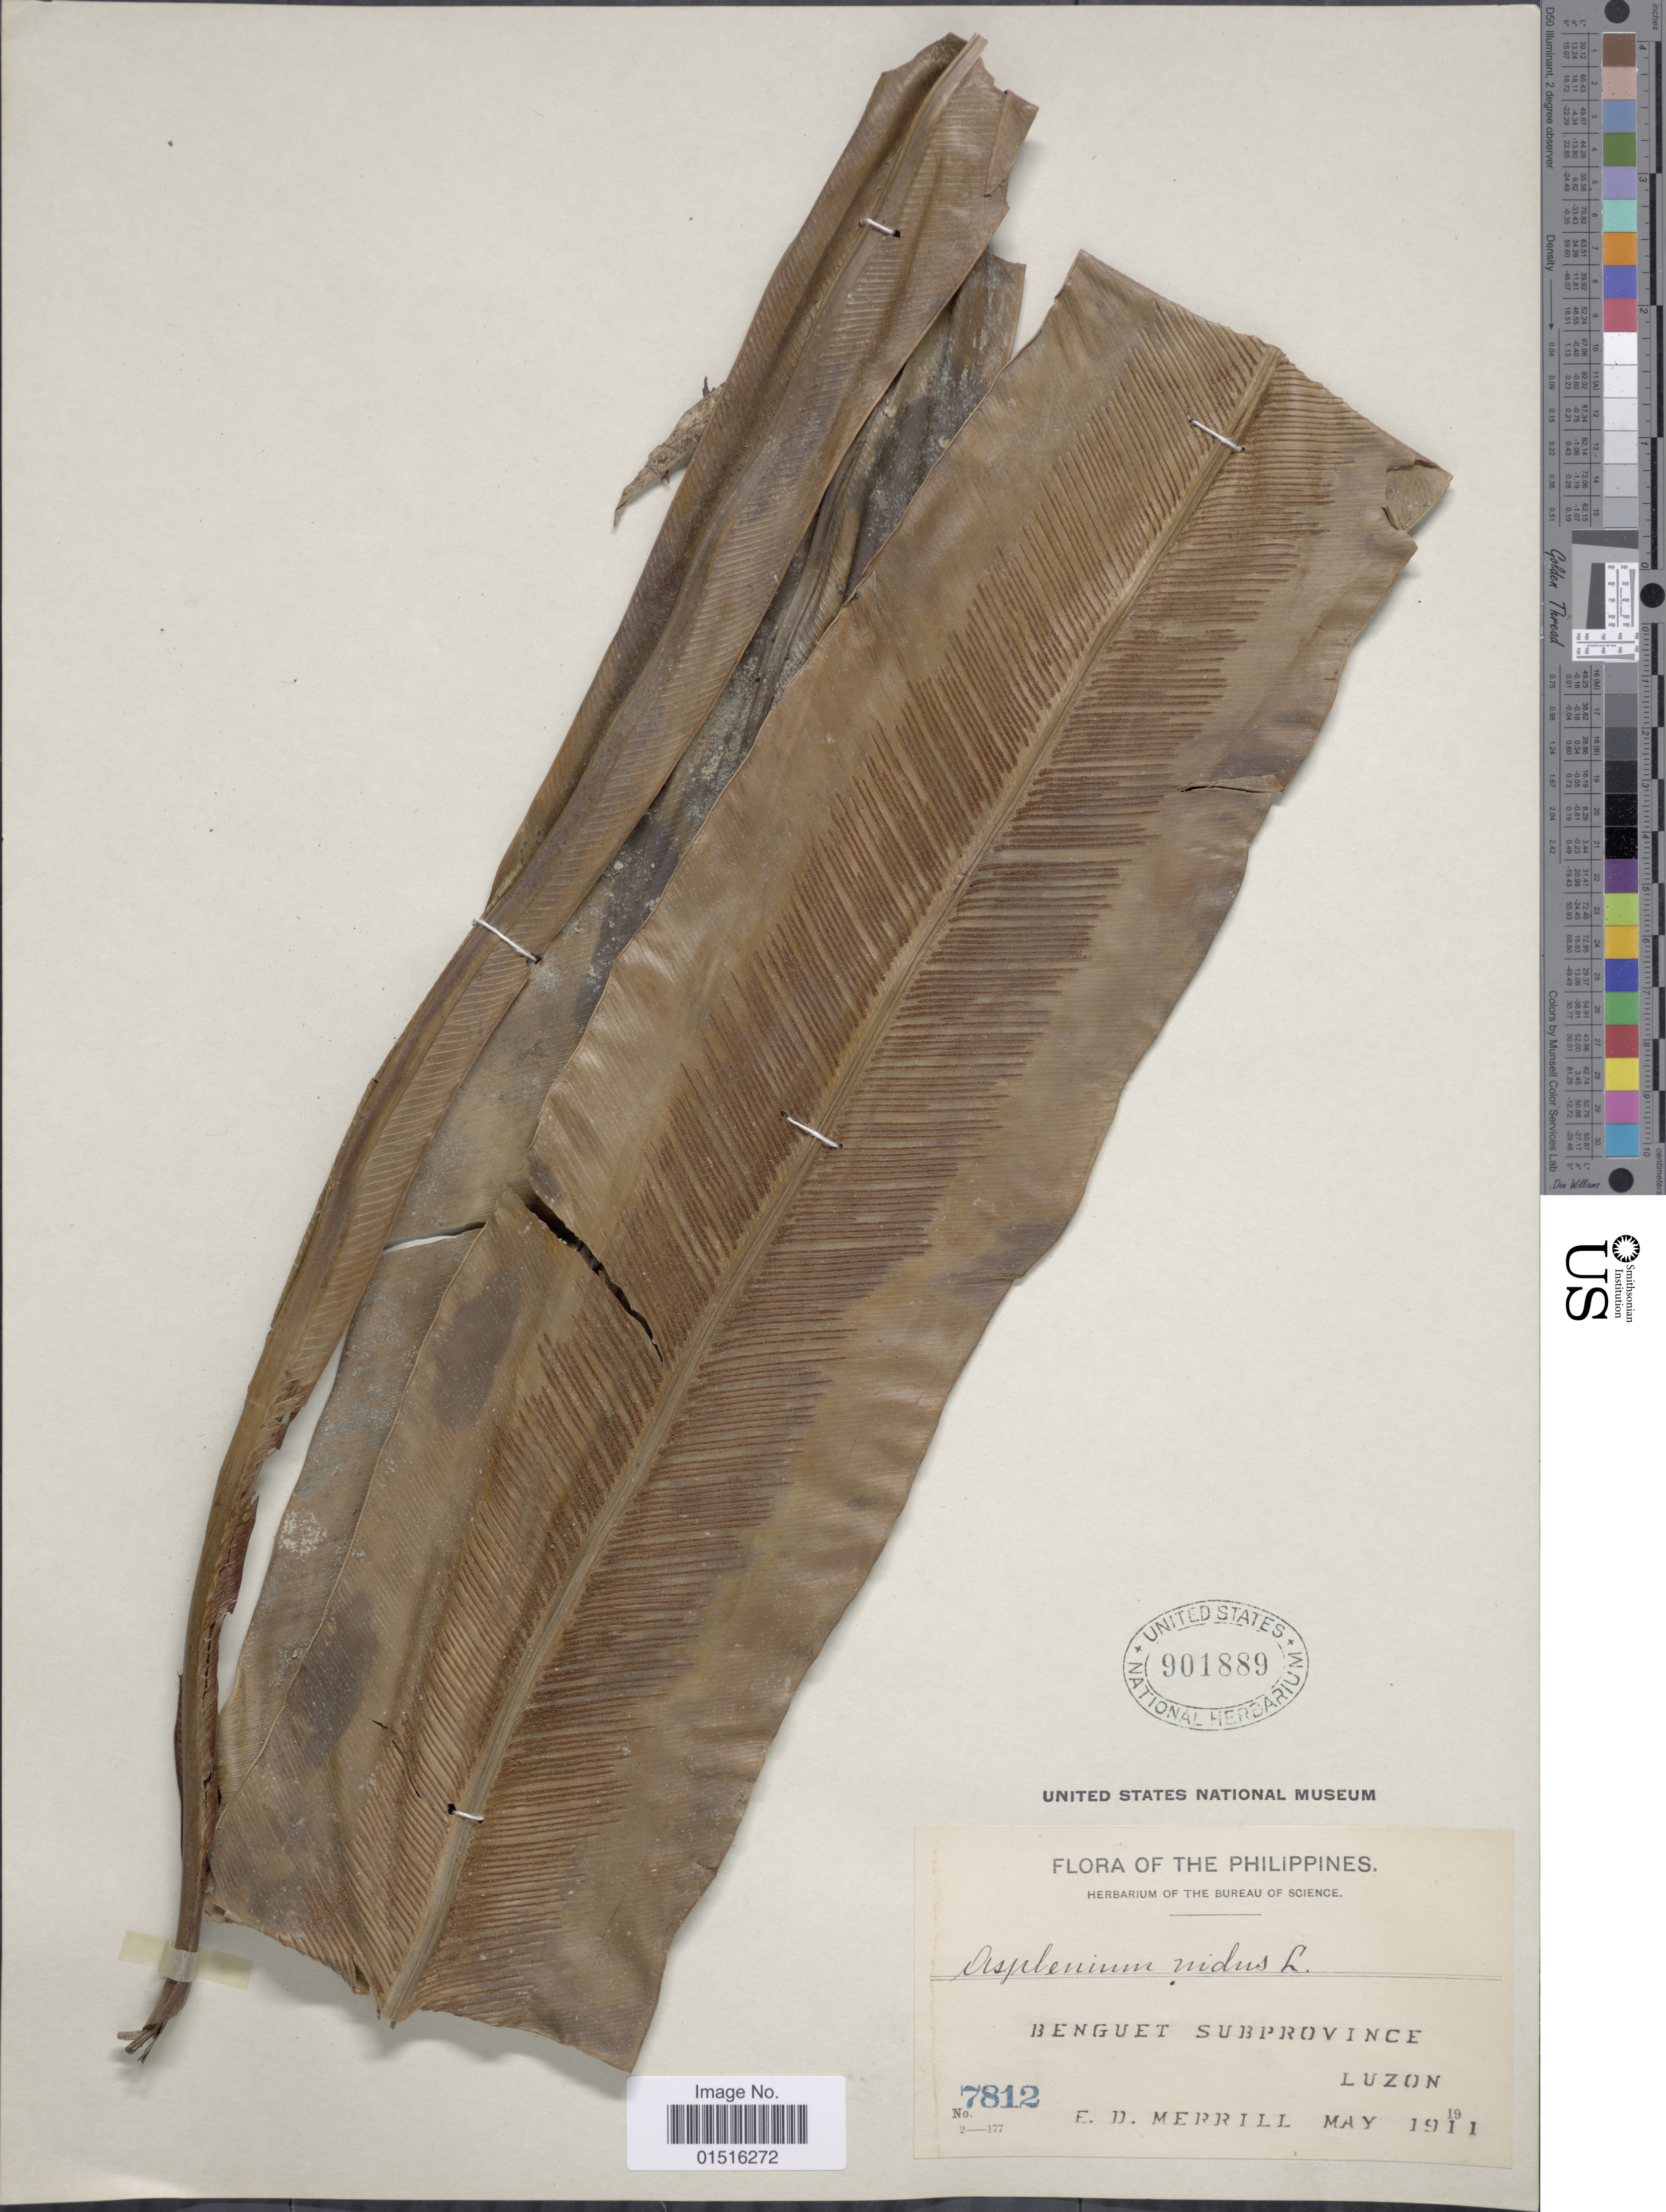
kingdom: Plantae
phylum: Tracheophyta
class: Polypodiopsida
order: Polypodiales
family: Aspleniaceae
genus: Asplenium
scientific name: Asplenium ellipticum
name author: (Fée) Copel.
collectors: E. D. Merrill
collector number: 7812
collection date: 1911-05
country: Philippines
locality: Benguet Subprovince Luzon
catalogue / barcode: US 901889